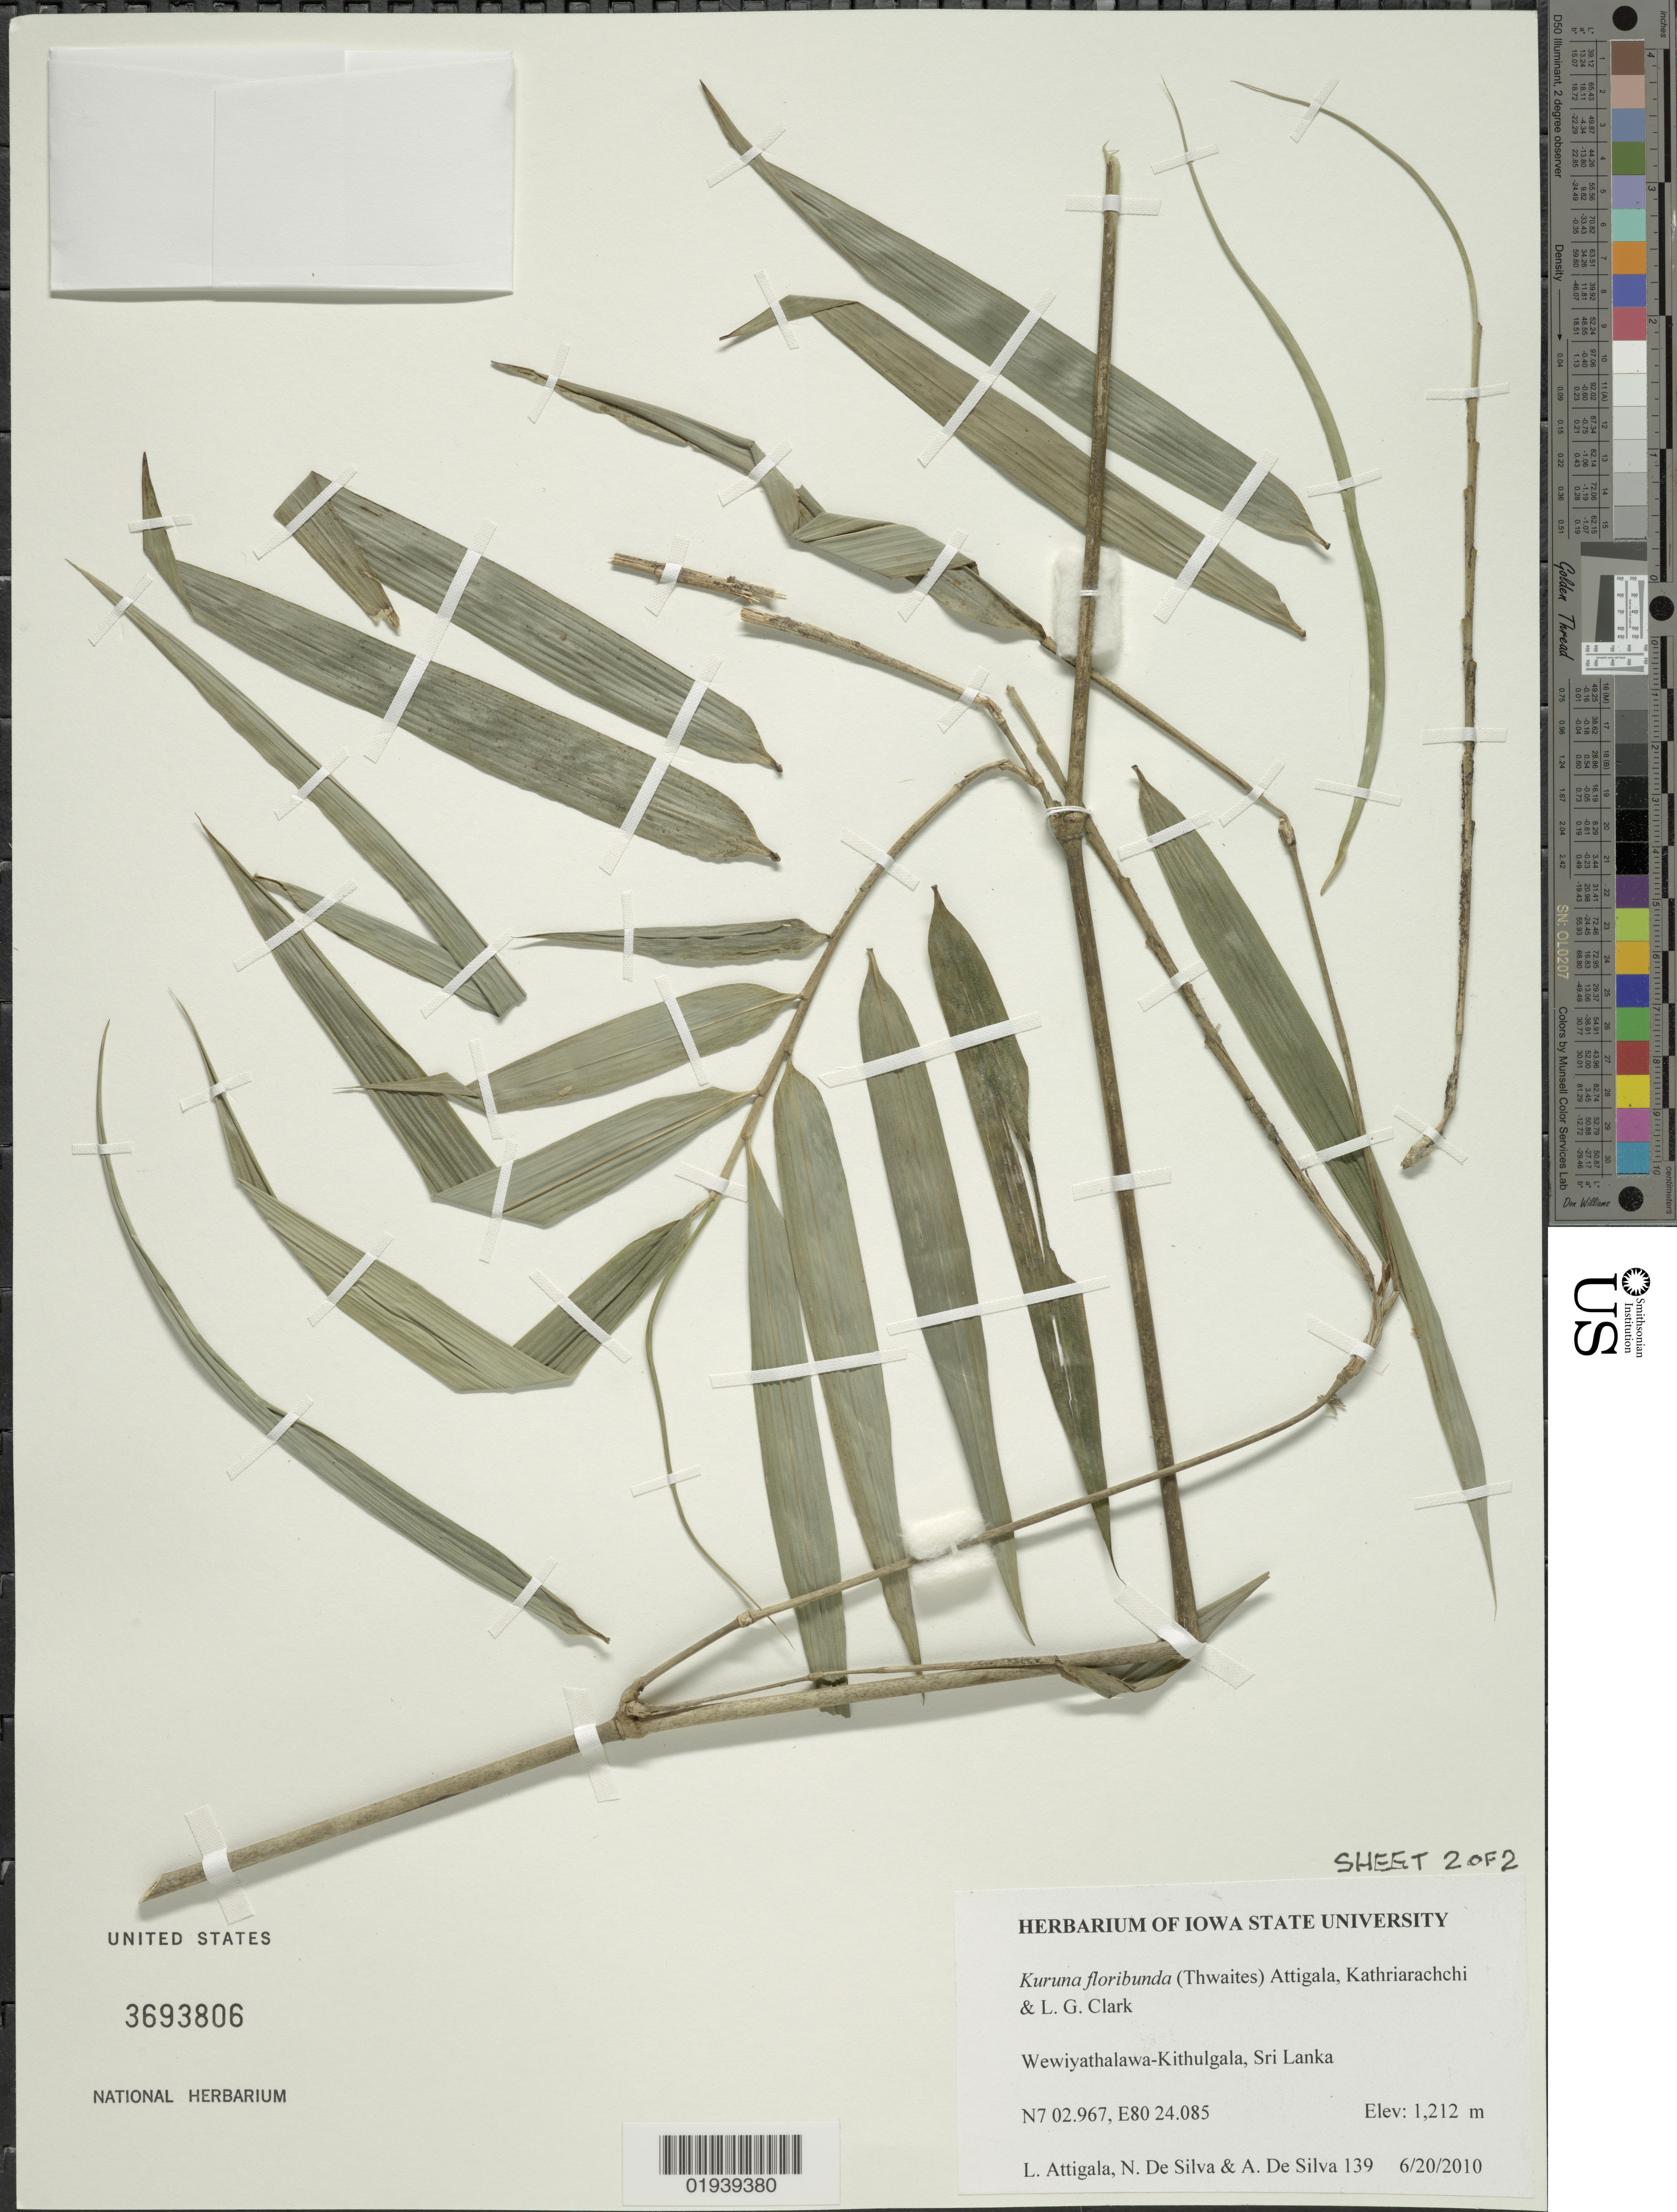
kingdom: Plantae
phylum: Tracheophyta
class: Liliopsida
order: Poales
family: Poaceae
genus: Kuruna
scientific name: Kuruna floribunda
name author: (Thwaites) Attigala et al.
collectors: L. Attigala, A. De Silva & N. De Silva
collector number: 139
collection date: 2010-06-20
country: Sri Lanka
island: Sri Lanka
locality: Wewiyathalawa-Kithulgala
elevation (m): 1212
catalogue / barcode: US 3693806